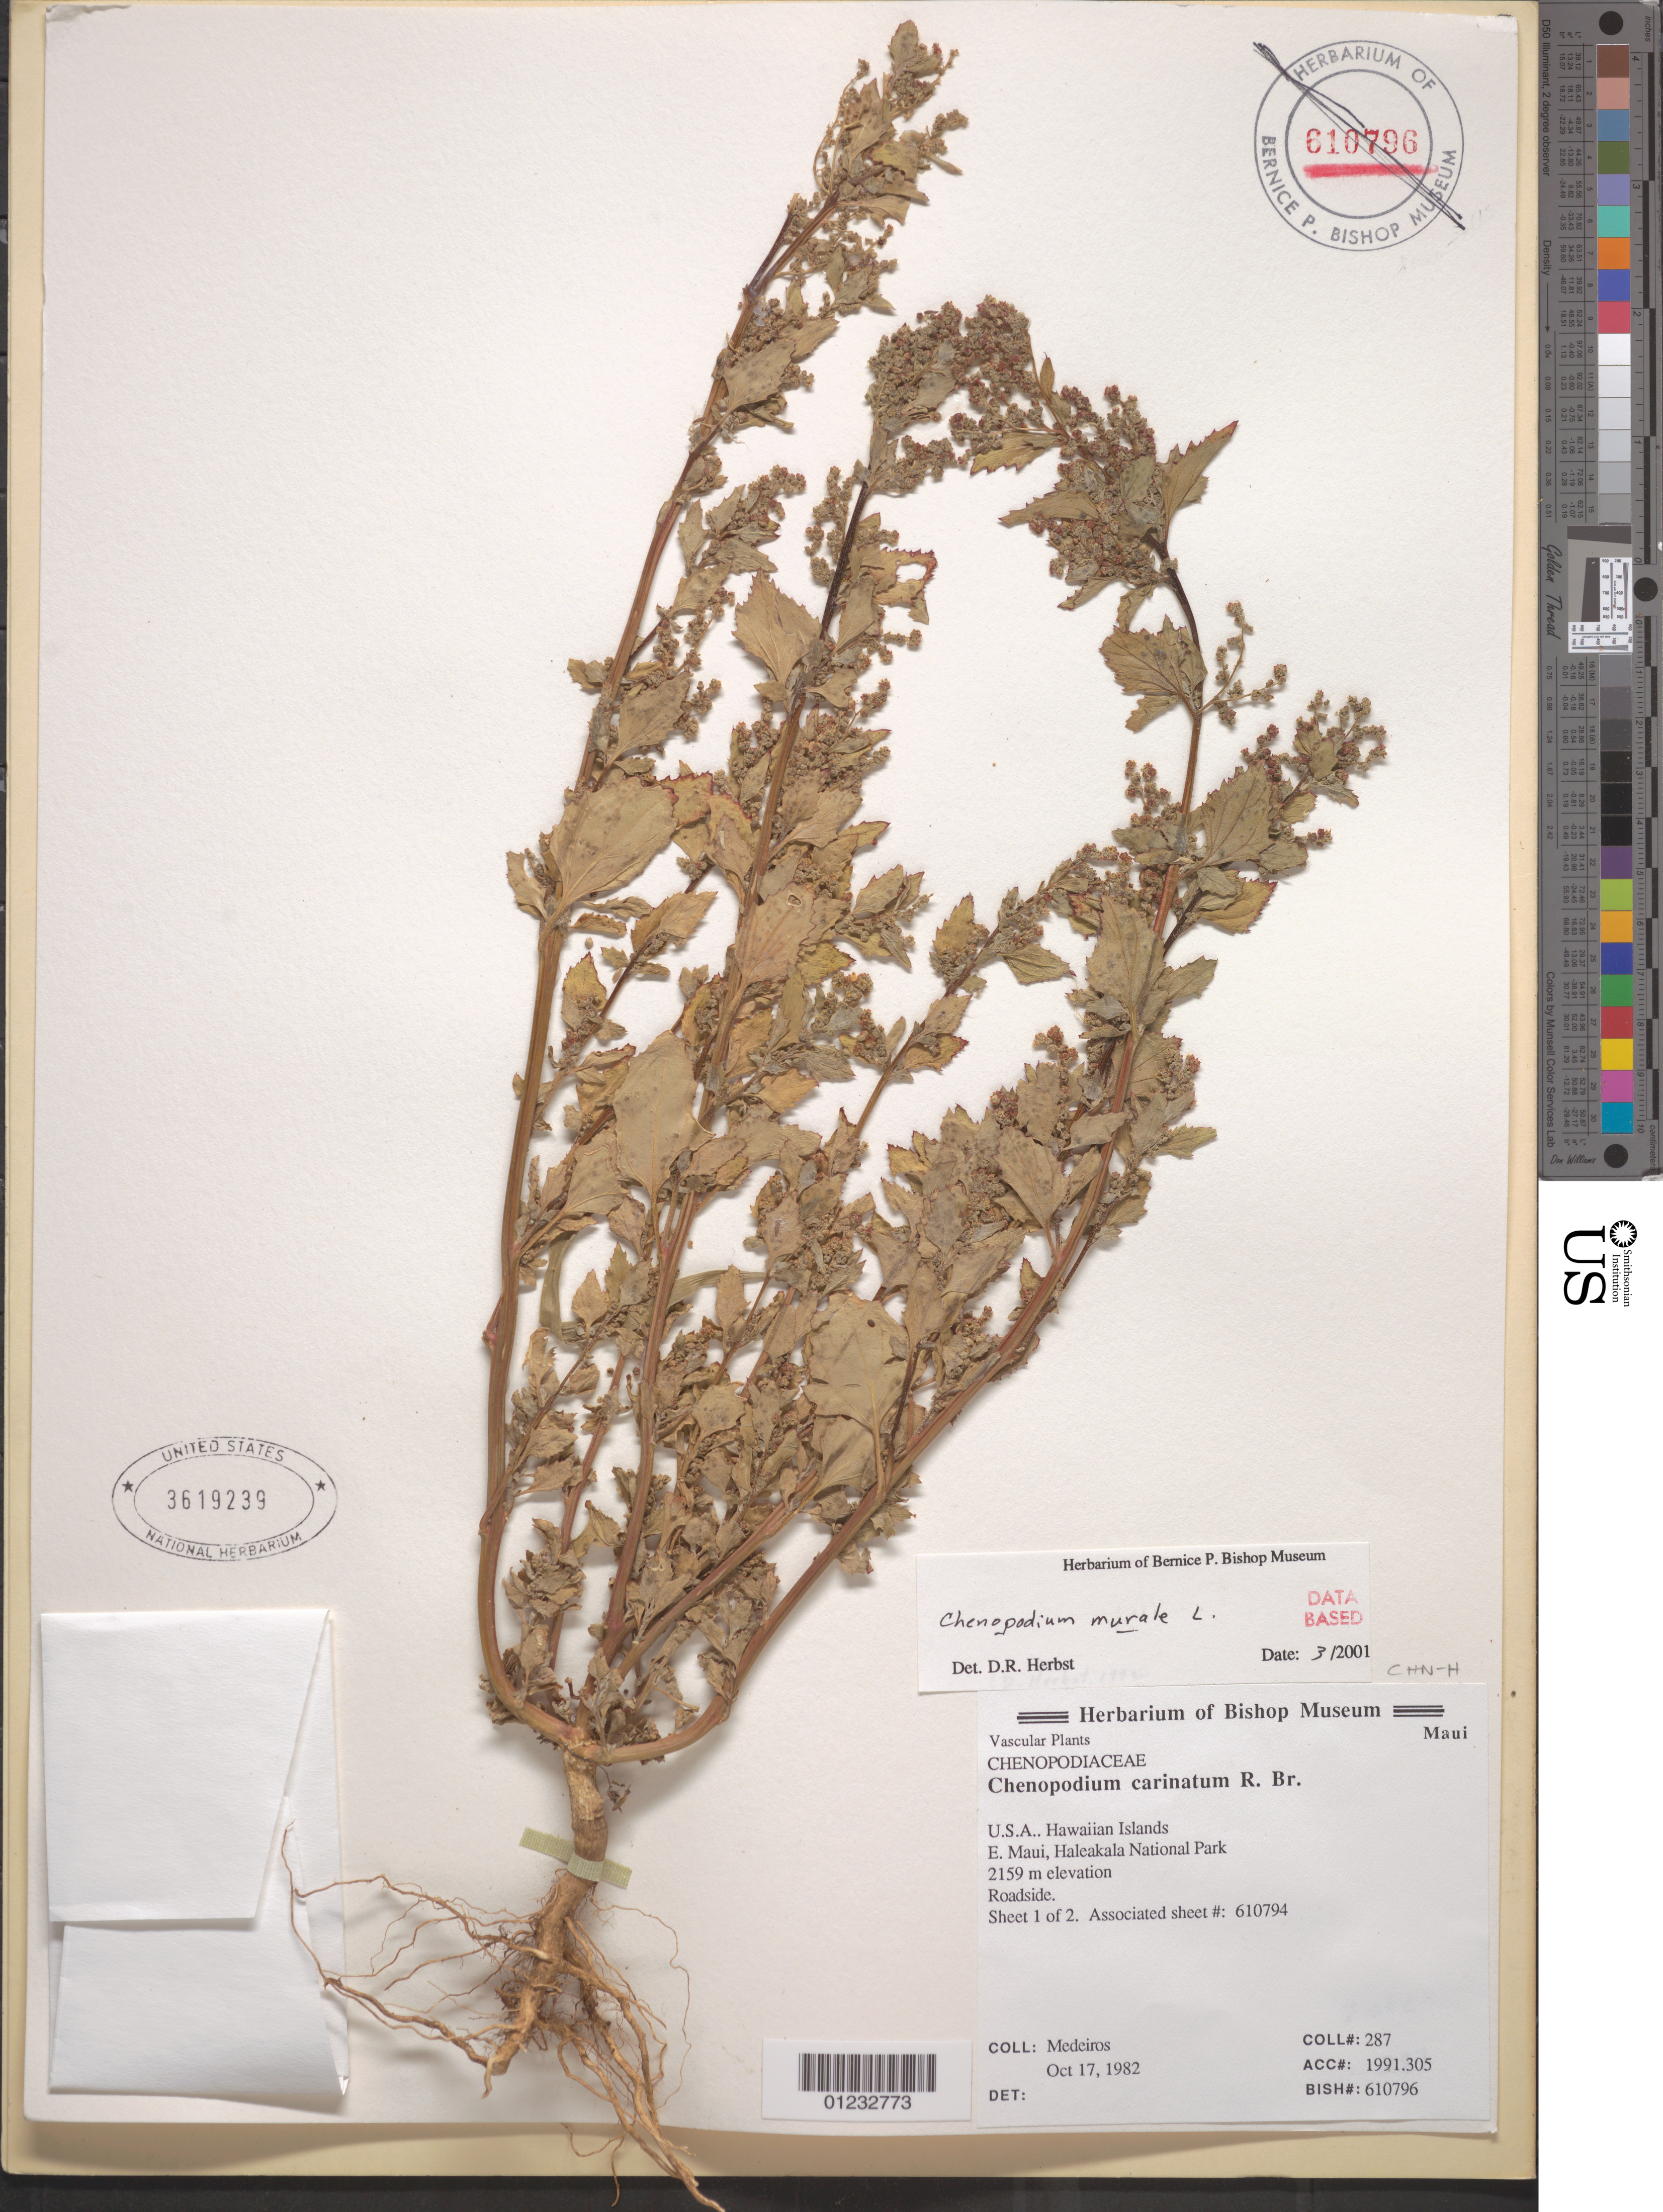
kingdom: Plantae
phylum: Tracheophyta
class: Magnoliopsida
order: Caryophyllales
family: Amaranthaceae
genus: Chenopodiastrum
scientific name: Chenopodiastrum murale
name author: (L.) S. Fuentes et al.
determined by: Wagner, W. L., (BOT), Smithsonian Institution - National Museum of Natural History (UNITED STATES)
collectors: A. Medeiros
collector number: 287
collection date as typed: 17 Oct 1982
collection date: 1982-10-17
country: United States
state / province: Hawaii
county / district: Maui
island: Maui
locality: E Maui, Roadside, Haleakala National Park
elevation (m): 2159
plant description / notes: Label indicates this is sheet 1 of 2. Recevied only 1 sheet from BISH as part of exchange of duplicates.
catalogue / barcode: US 3619239